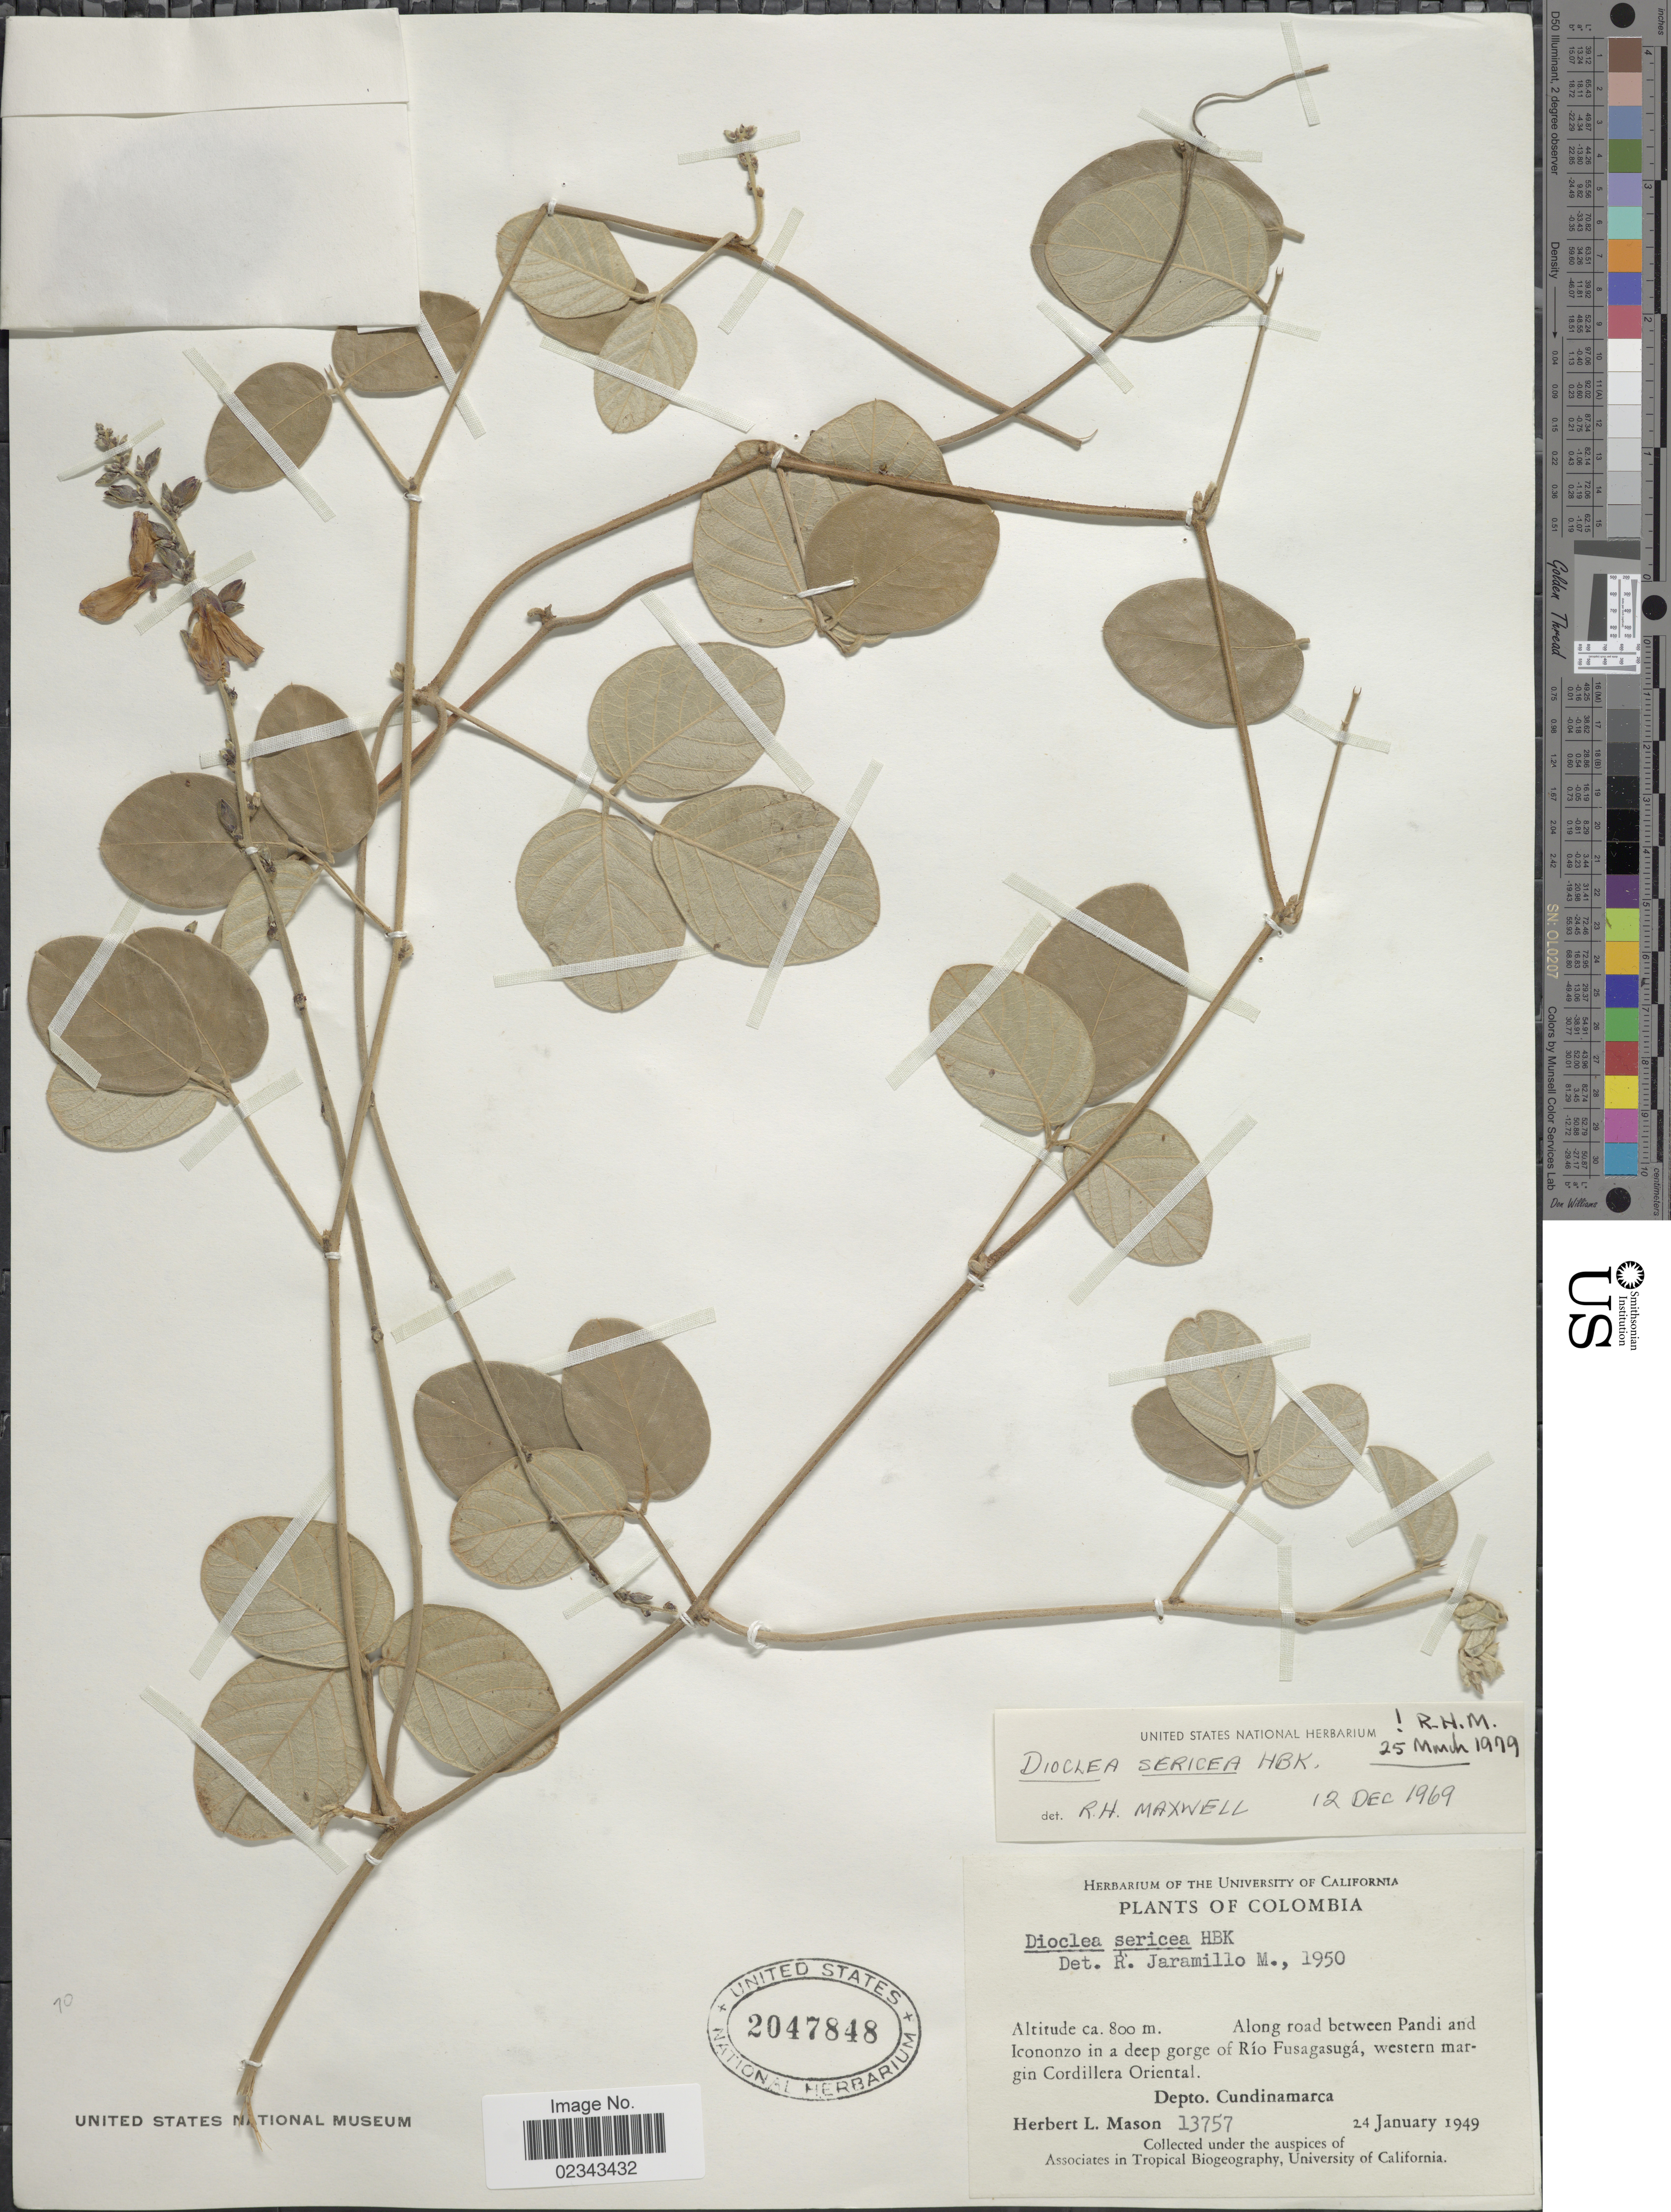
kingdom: Plantae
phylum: Tracheophyta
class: Magnoliopsida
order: Fabales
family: Fabaceae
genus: Dioclea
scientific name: Dioclea sericea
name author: Kunth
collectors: H. L. Mason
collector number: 13757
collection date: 1949-01-24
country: Colombia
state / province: Cundinamarca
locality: Along road between Pandi and Icononzo in a deep gorge of Río Fusagasugá, western margin Cordillera Oriental. Depto Cundinamarca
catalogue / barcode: US 2047848